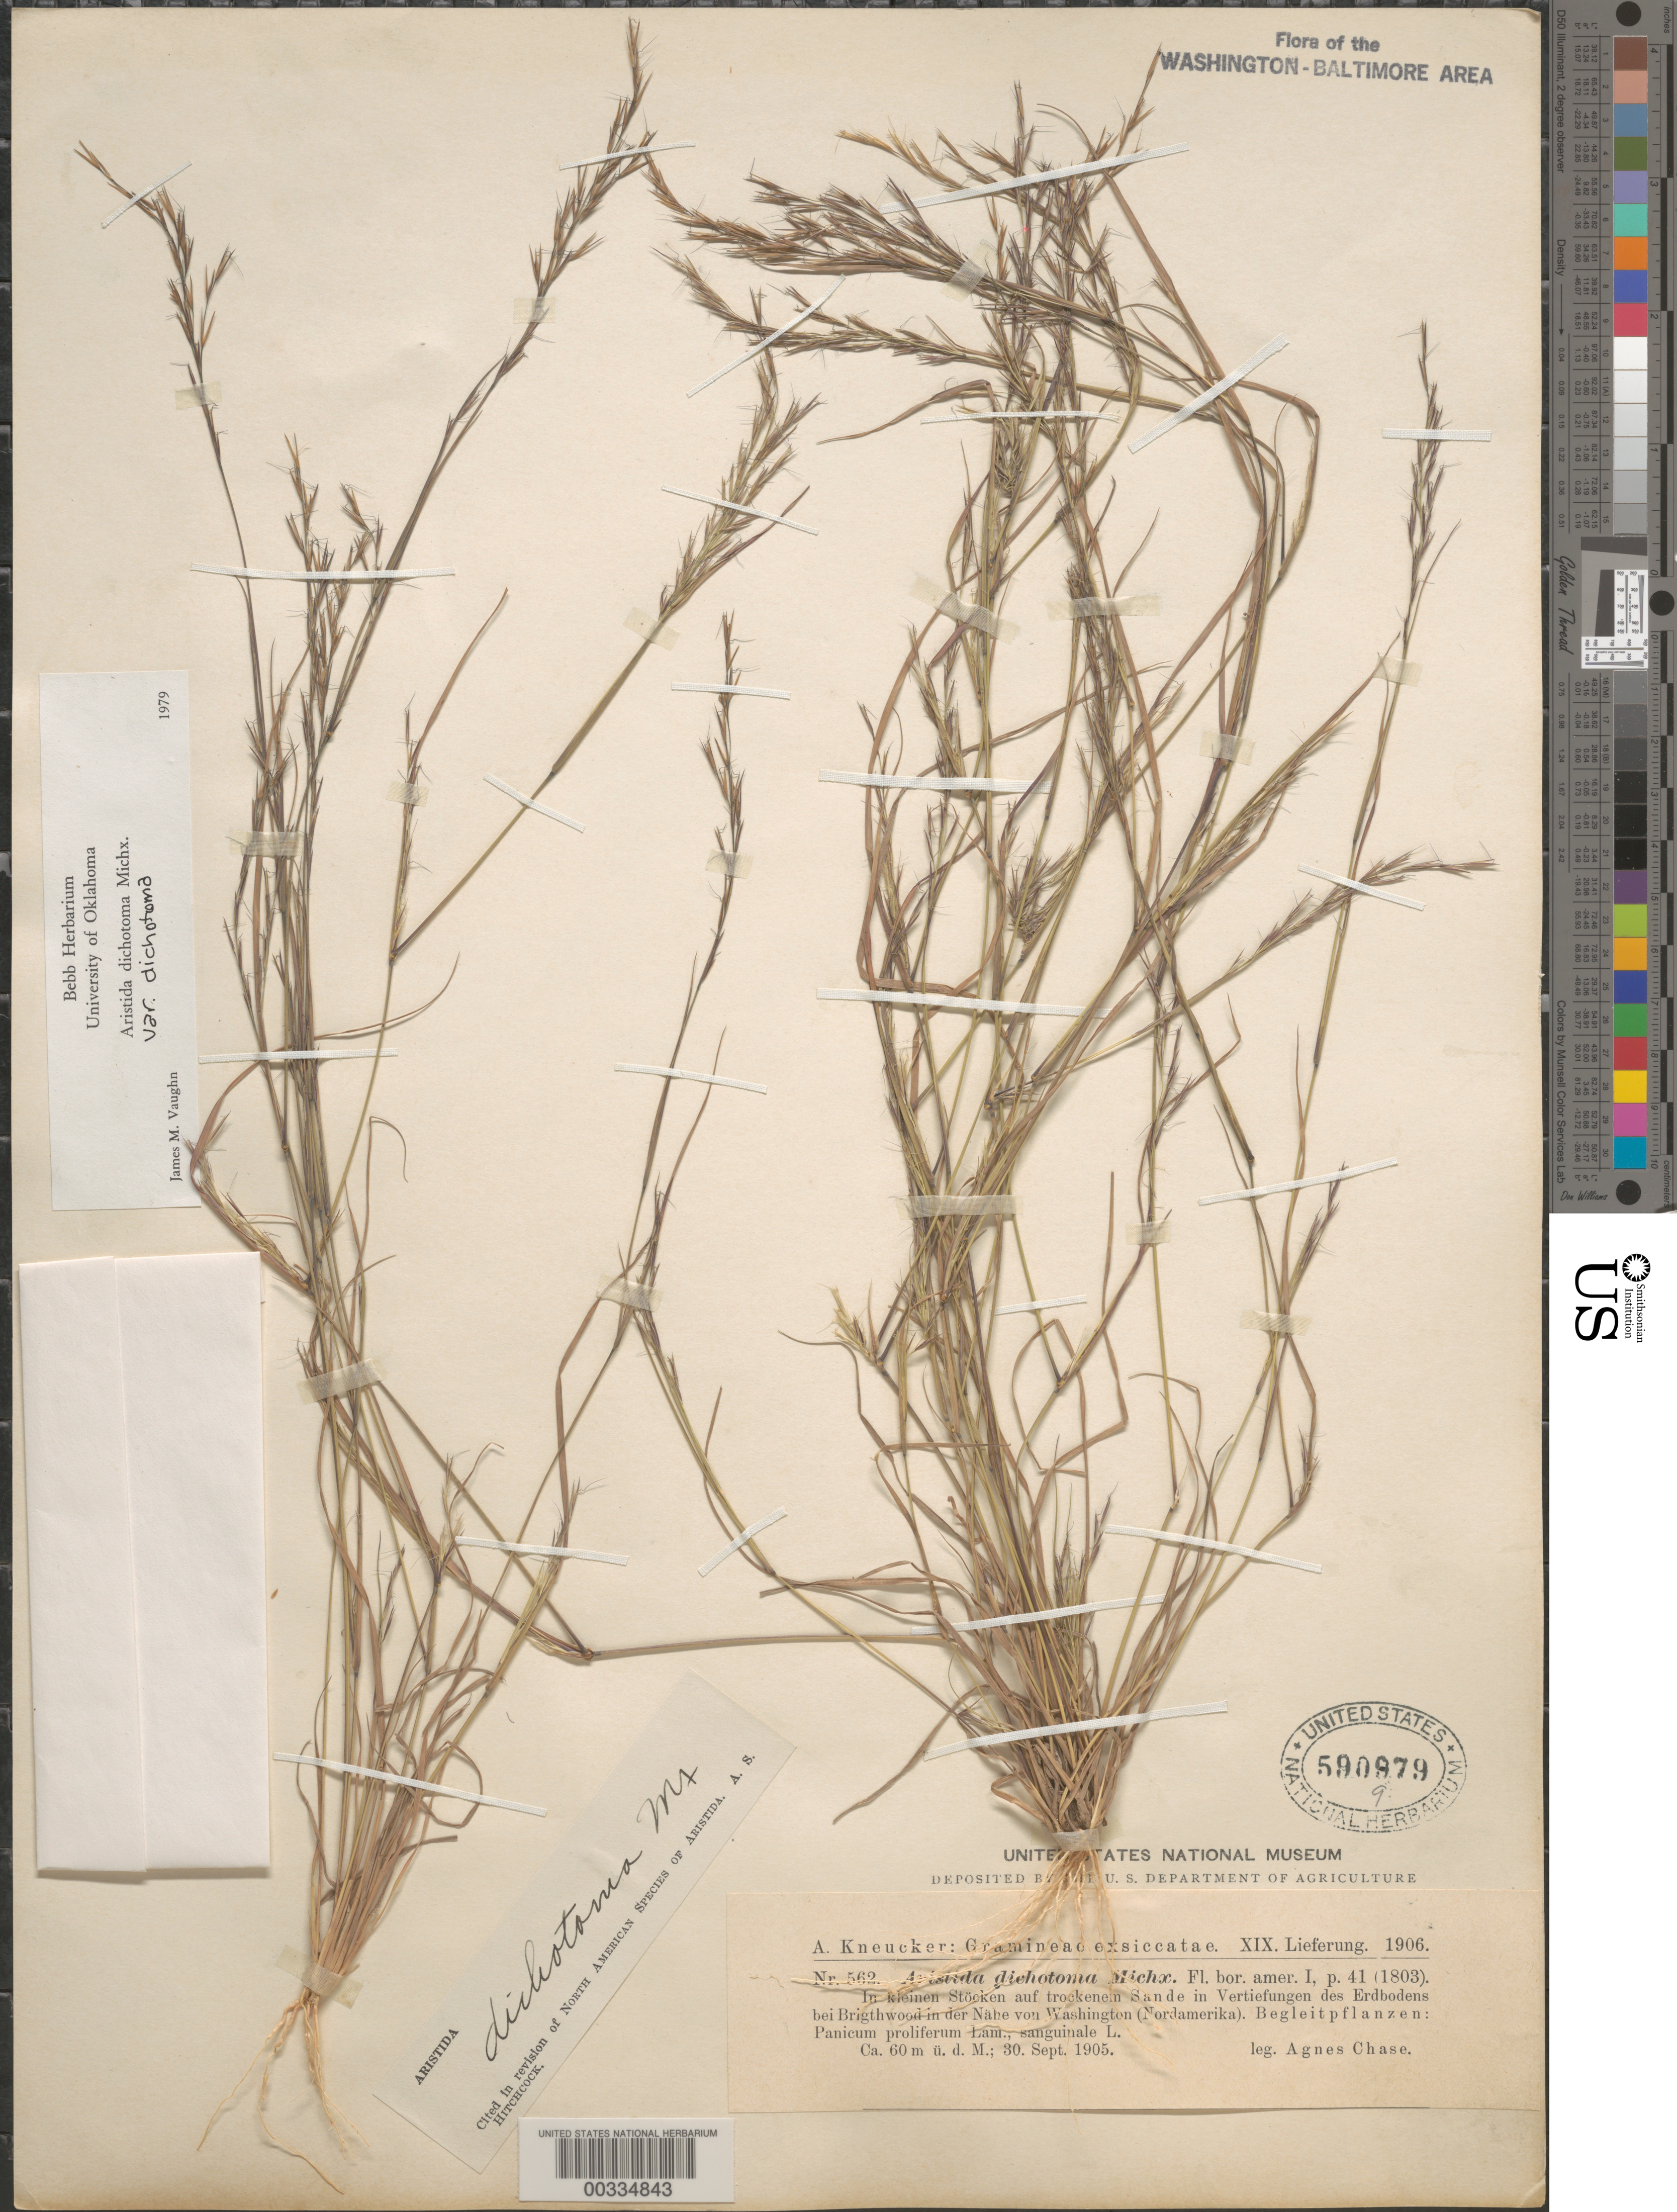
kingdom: Plantae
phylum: Tracheophyta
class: Liliopsida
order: Poales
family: Poaceae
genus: Aristida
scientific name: Aristida dichotoma var. dichotoma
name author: Michx.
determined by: Vaughn, J. M.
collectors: A. Chase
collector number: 562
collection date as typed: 30 Sep 1905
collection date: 1905-09-30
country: United States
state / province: District of Columbia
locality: Brightwood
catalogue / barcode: US 590979